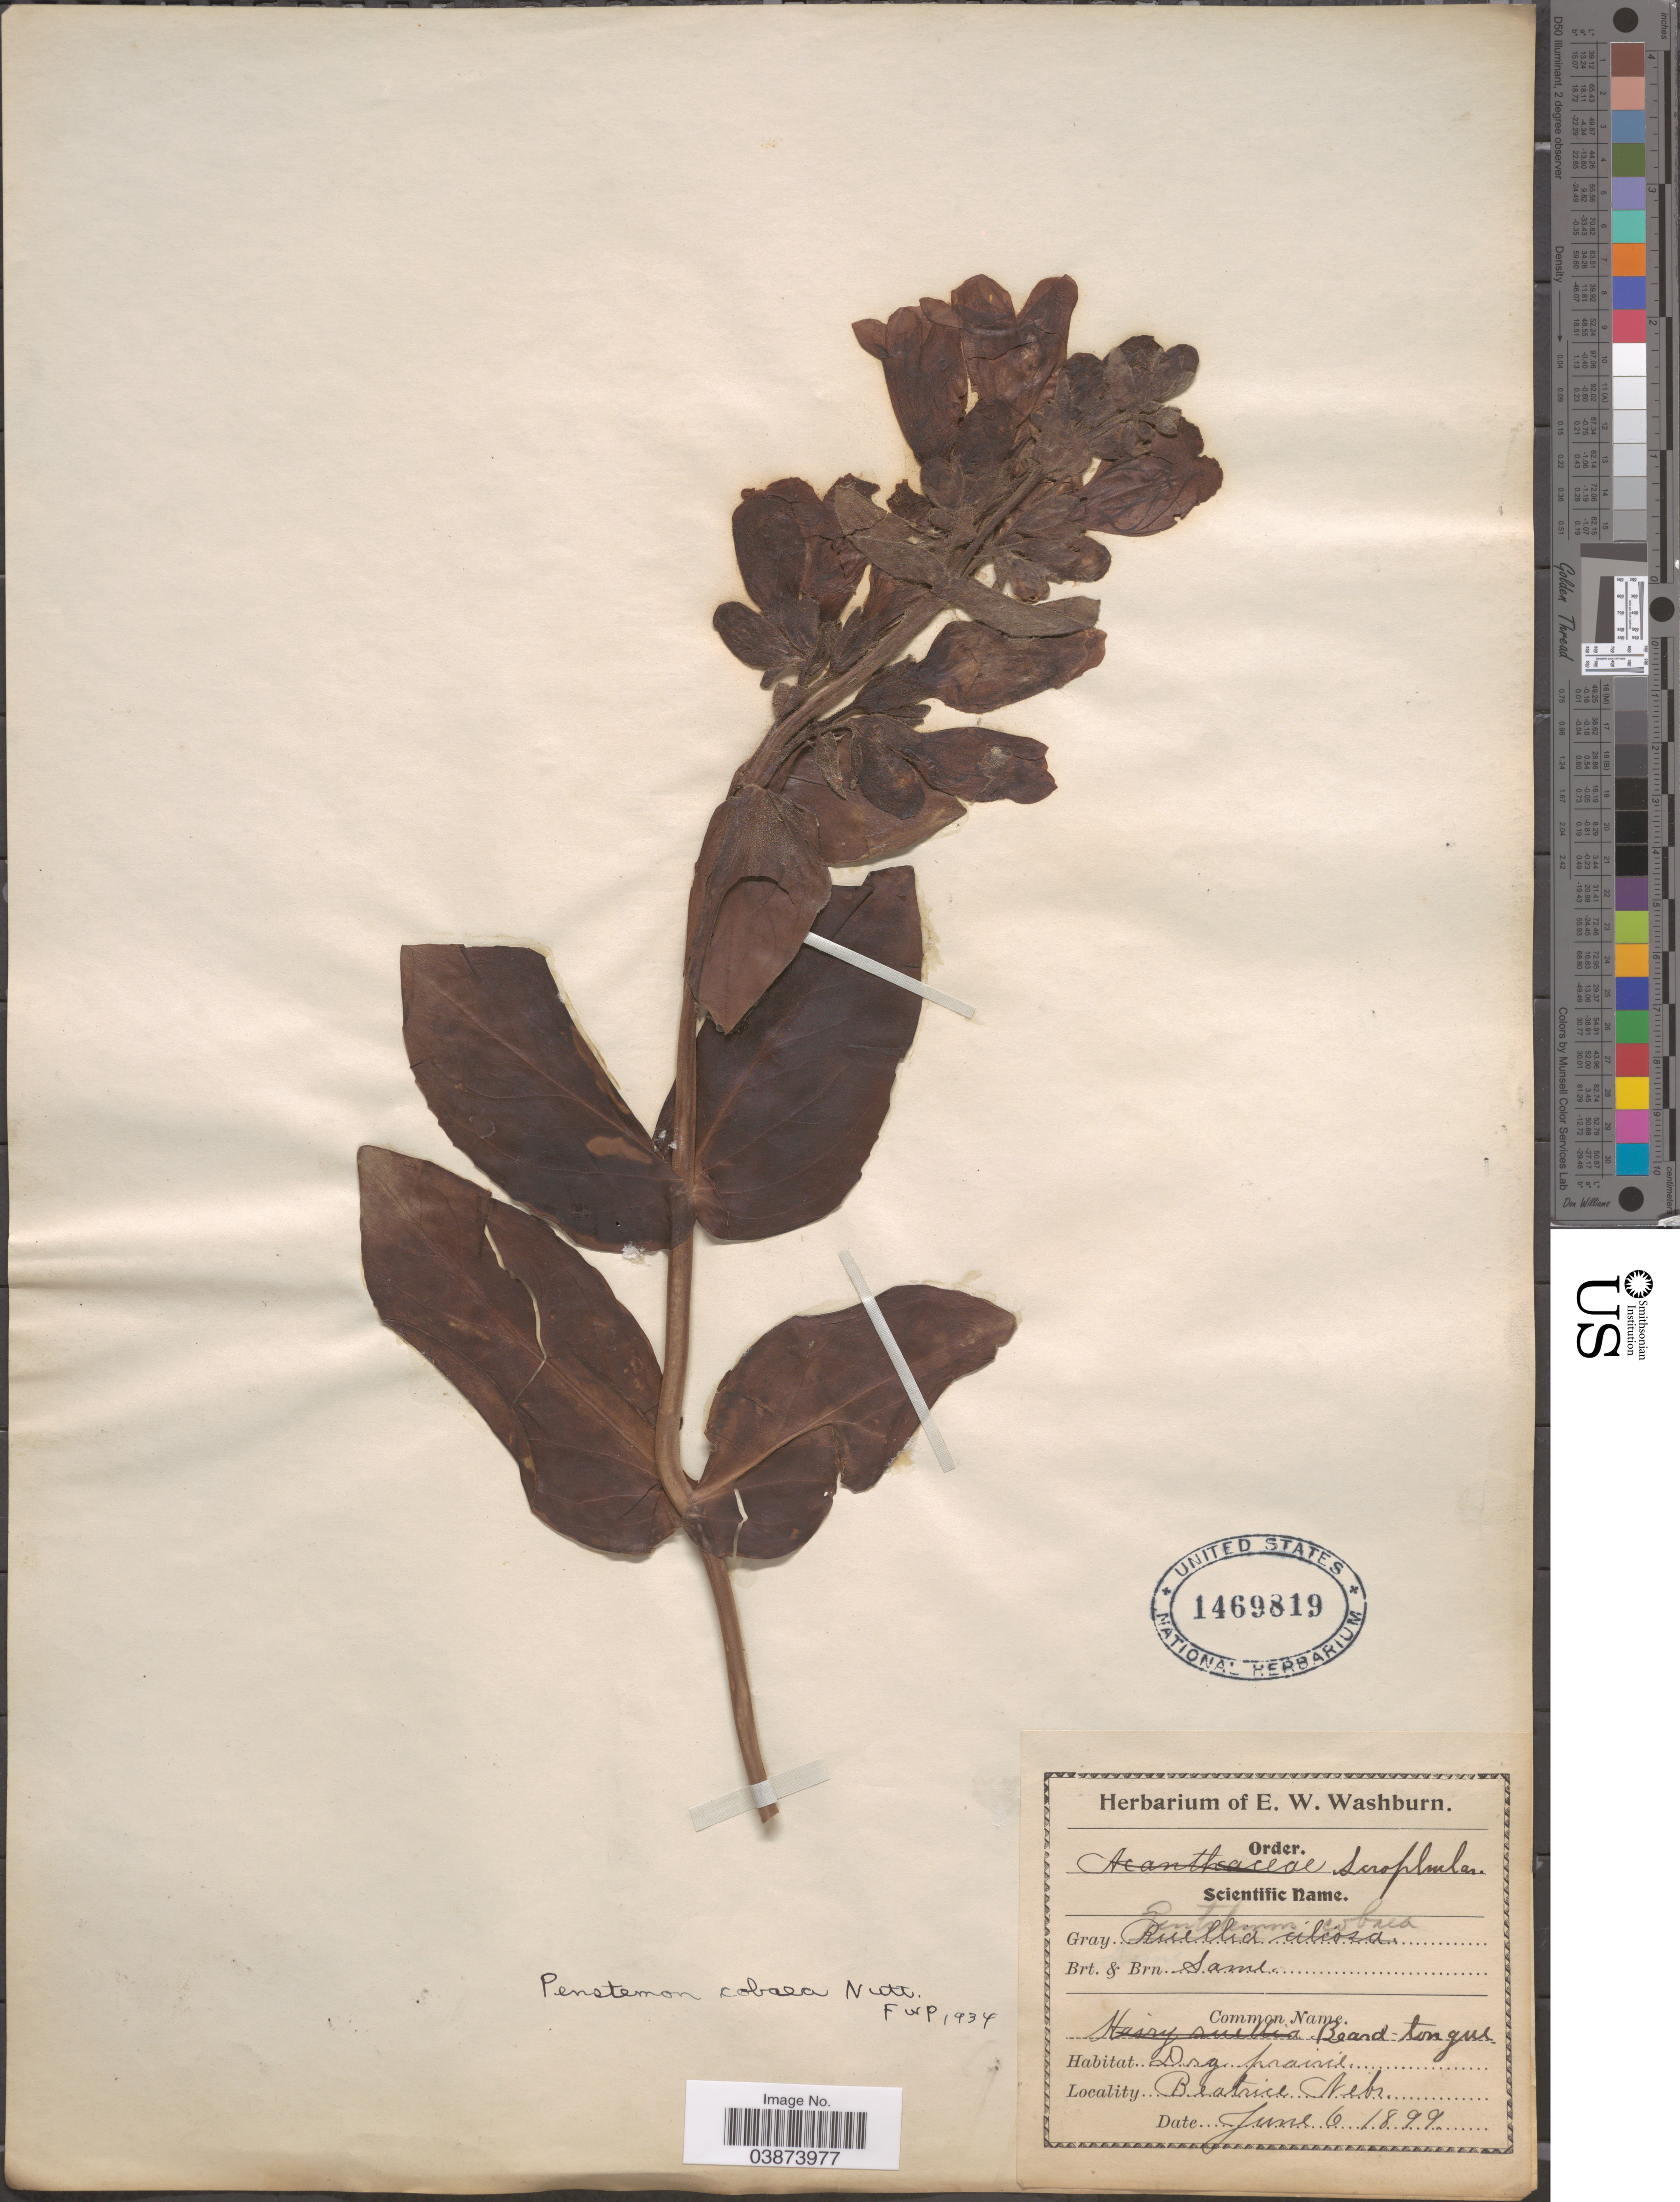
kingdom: Plantae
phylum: Tracheophyta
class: Magnoliopsida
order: Lamiales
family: Plantaginaceae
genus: Penstemon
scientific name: Penstemon cobaea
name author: (Nutt.)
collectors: ex herb. E. W. Washburn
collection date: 1899-06-06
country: United States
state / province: Nebraska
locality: Beatrice.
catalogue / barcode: US 1469819